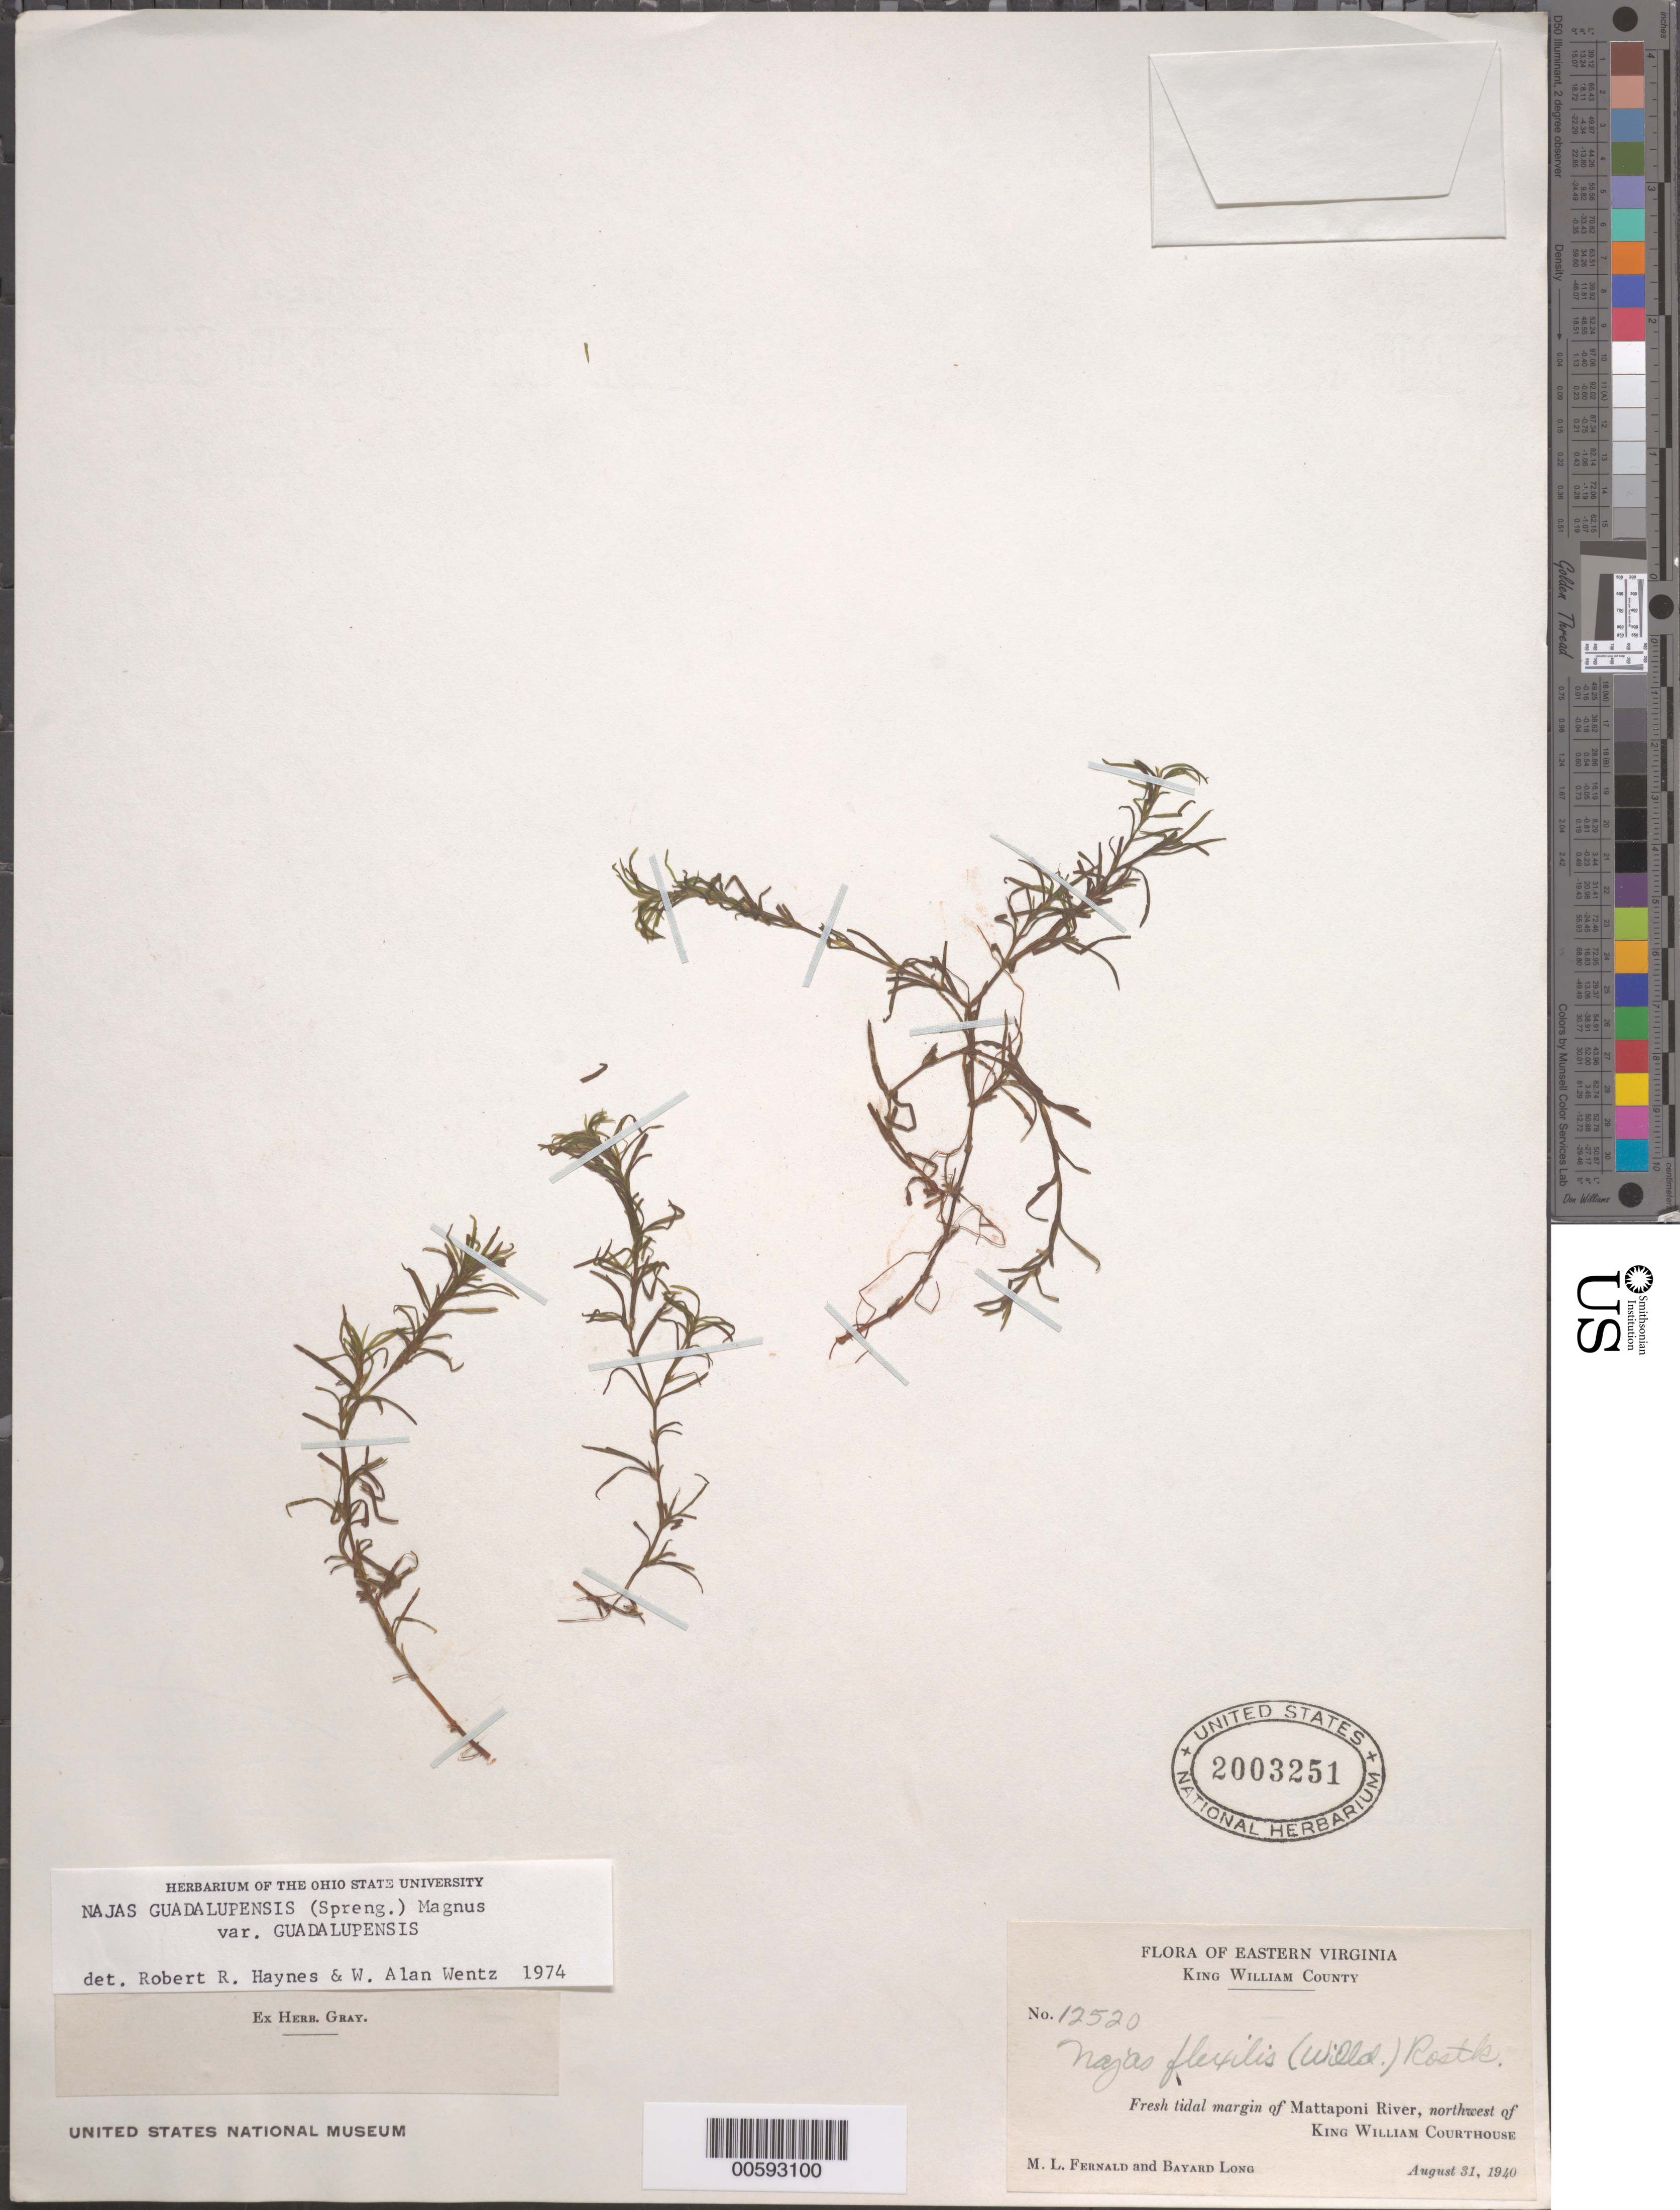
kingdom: Plantae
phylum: Tracheophyta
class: Liliopsida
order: Alismatales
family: Hydrocharitaceae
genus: Najas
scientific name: Najas guadalupensis var. guadalupensis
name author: (Spreng.) Magnus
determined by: Haynes, R. R.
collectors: M. L. Fernald & B. Long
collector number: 12520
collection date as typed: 31 Aug 1940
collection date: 1940-08-31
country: United States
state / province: Virginia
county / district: King William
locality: Mattaponi River, NW of King William Courthouse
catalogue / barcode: US 2003251